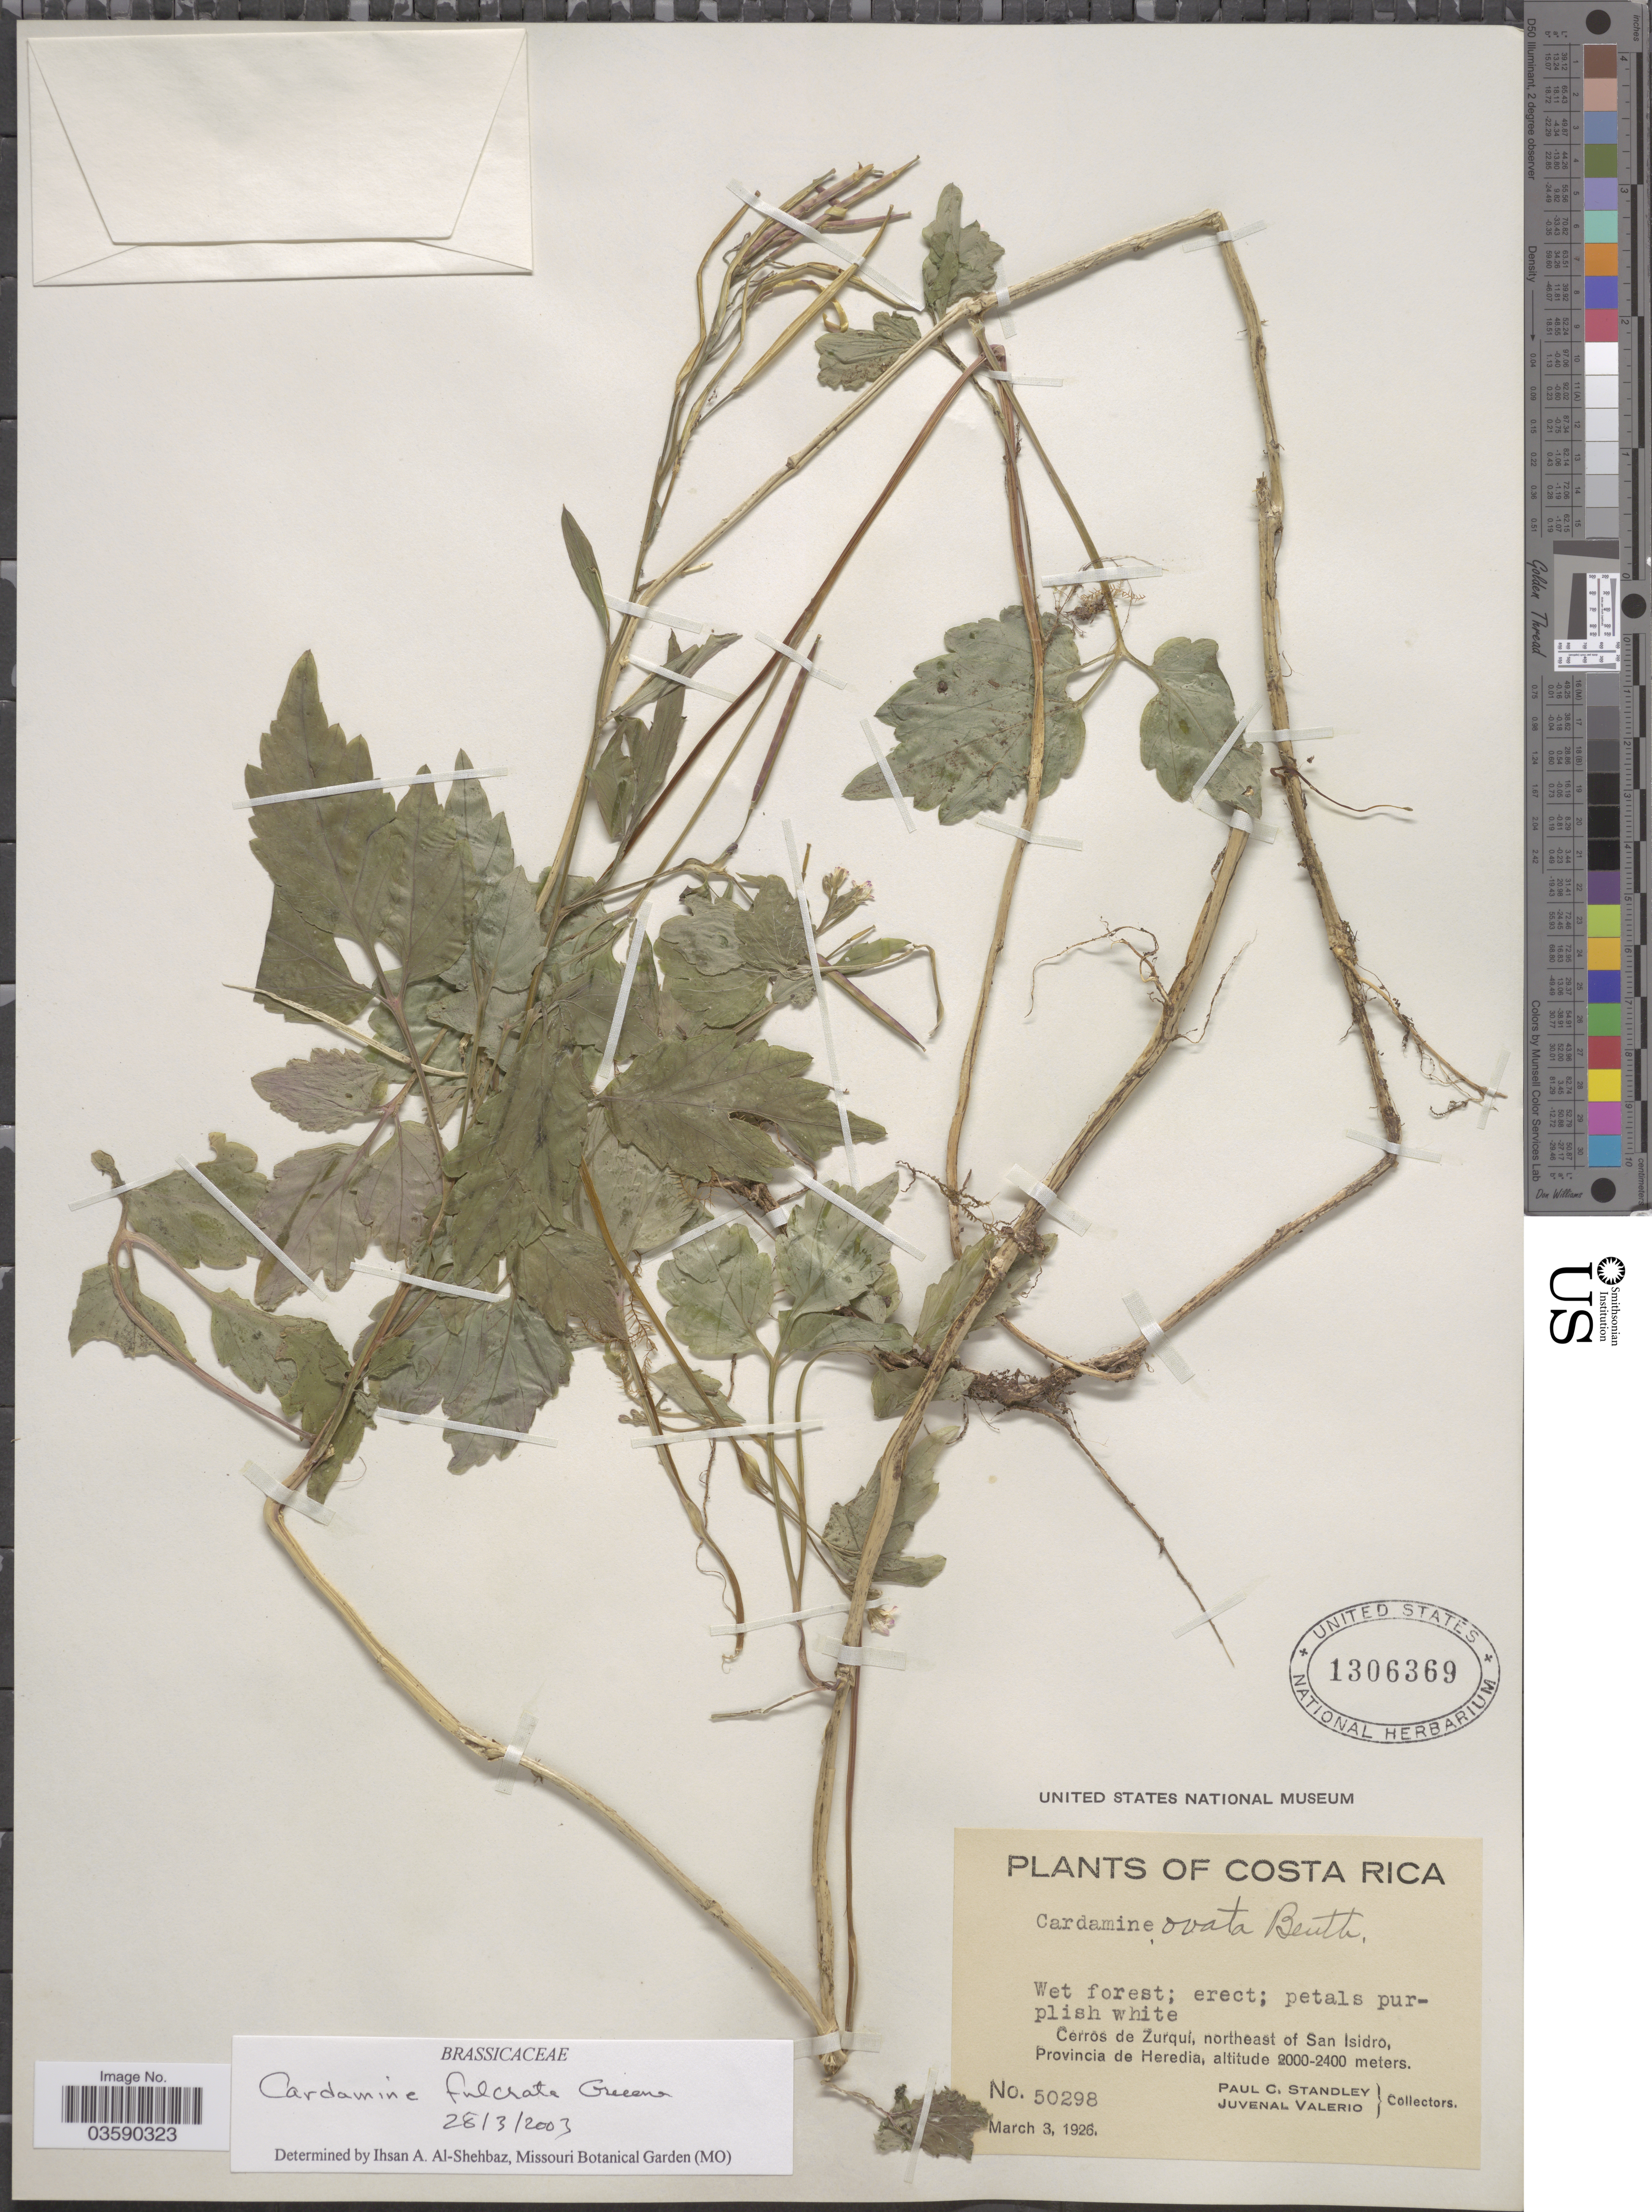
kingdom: Plantae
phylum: Tracheophyta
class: Magnoliopsida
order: Brassicales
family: Brassicaceae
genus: Cardamine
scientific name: Cardamine fulcrata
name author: Greene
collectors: P. C. Standley & J. Valerio R.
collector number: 50298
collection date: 1926-03-03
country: Costa Rica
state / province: Heredia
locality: Cerros de Zurqui, northeast of San Isidro.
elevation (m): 2000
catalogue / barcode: US 1306369